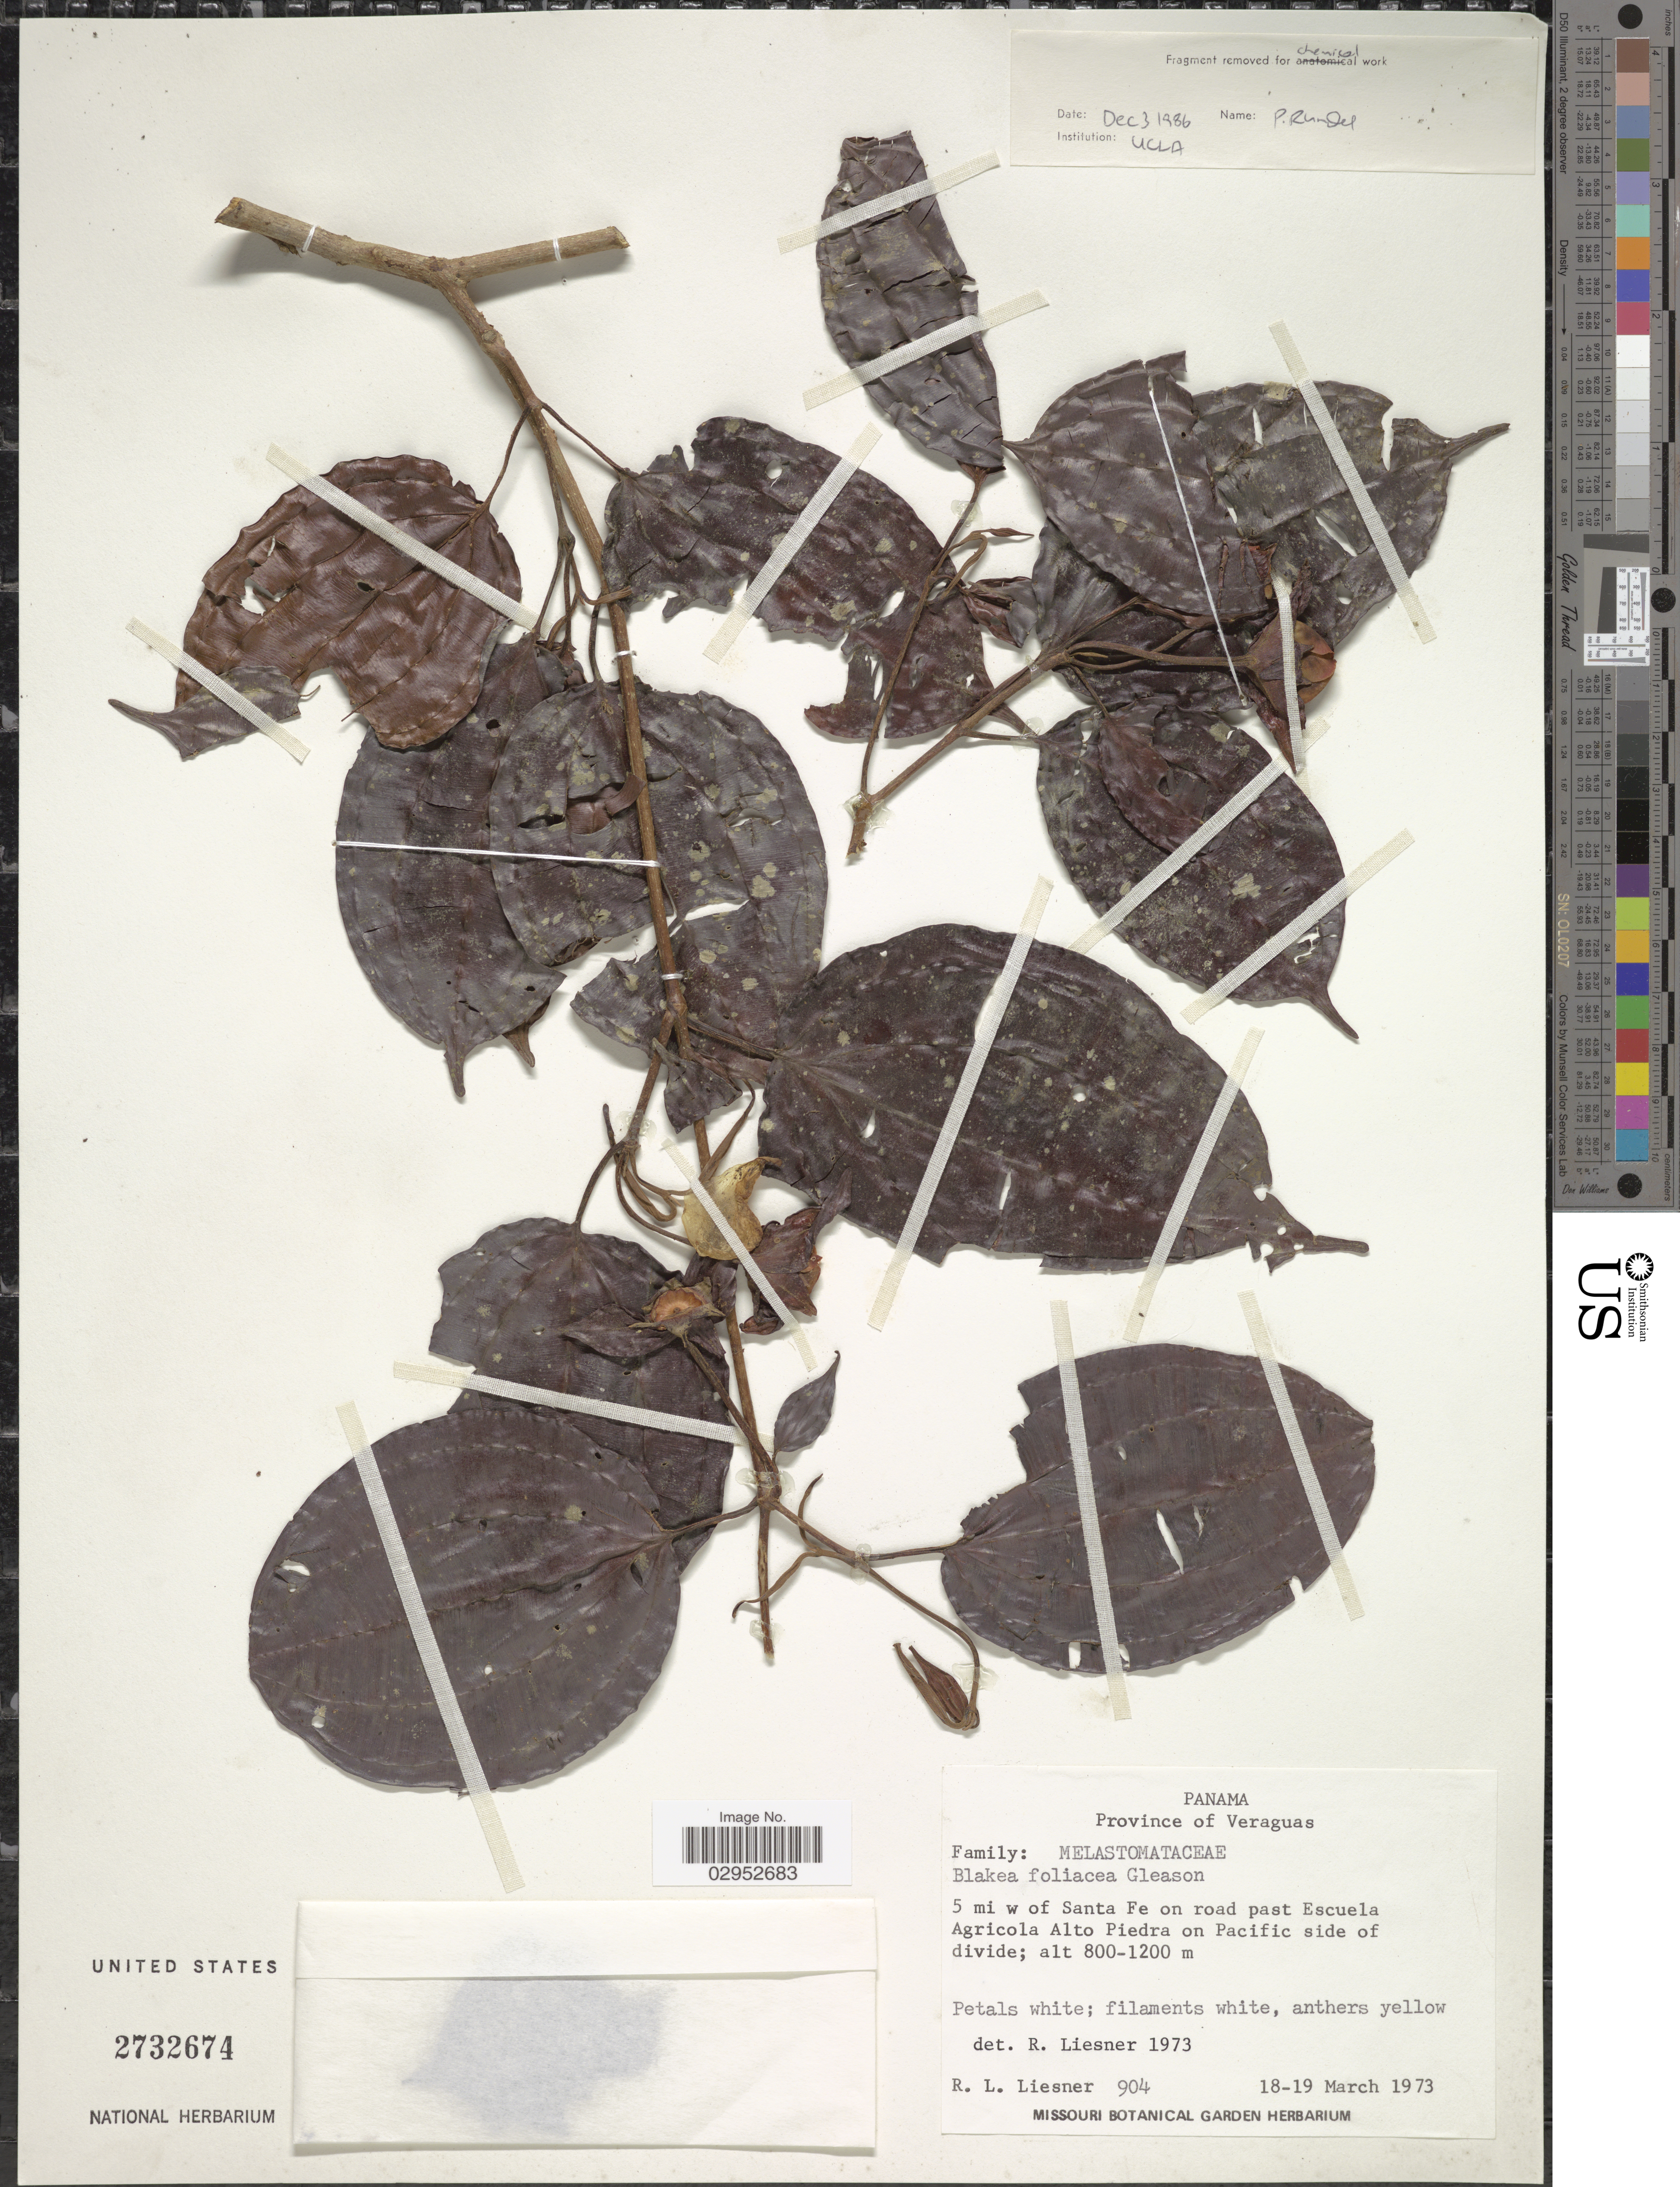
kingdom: Plantae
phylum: Tracheophyta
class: Magnoliopsida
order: Myrtales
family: Melastomataceae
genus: Blakea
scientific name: Blakea foliacea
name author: Gleason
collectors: R. L. Liesner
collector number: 904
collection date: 1973-03-18/1973-03-19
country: Panama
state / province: Veraguas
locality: Province of Veraguas, 5 mi w of Santa Fe on road past Escuela Agricola Alto Piedra on Pacific side of divide.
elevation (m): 800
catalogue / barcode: US 2732674